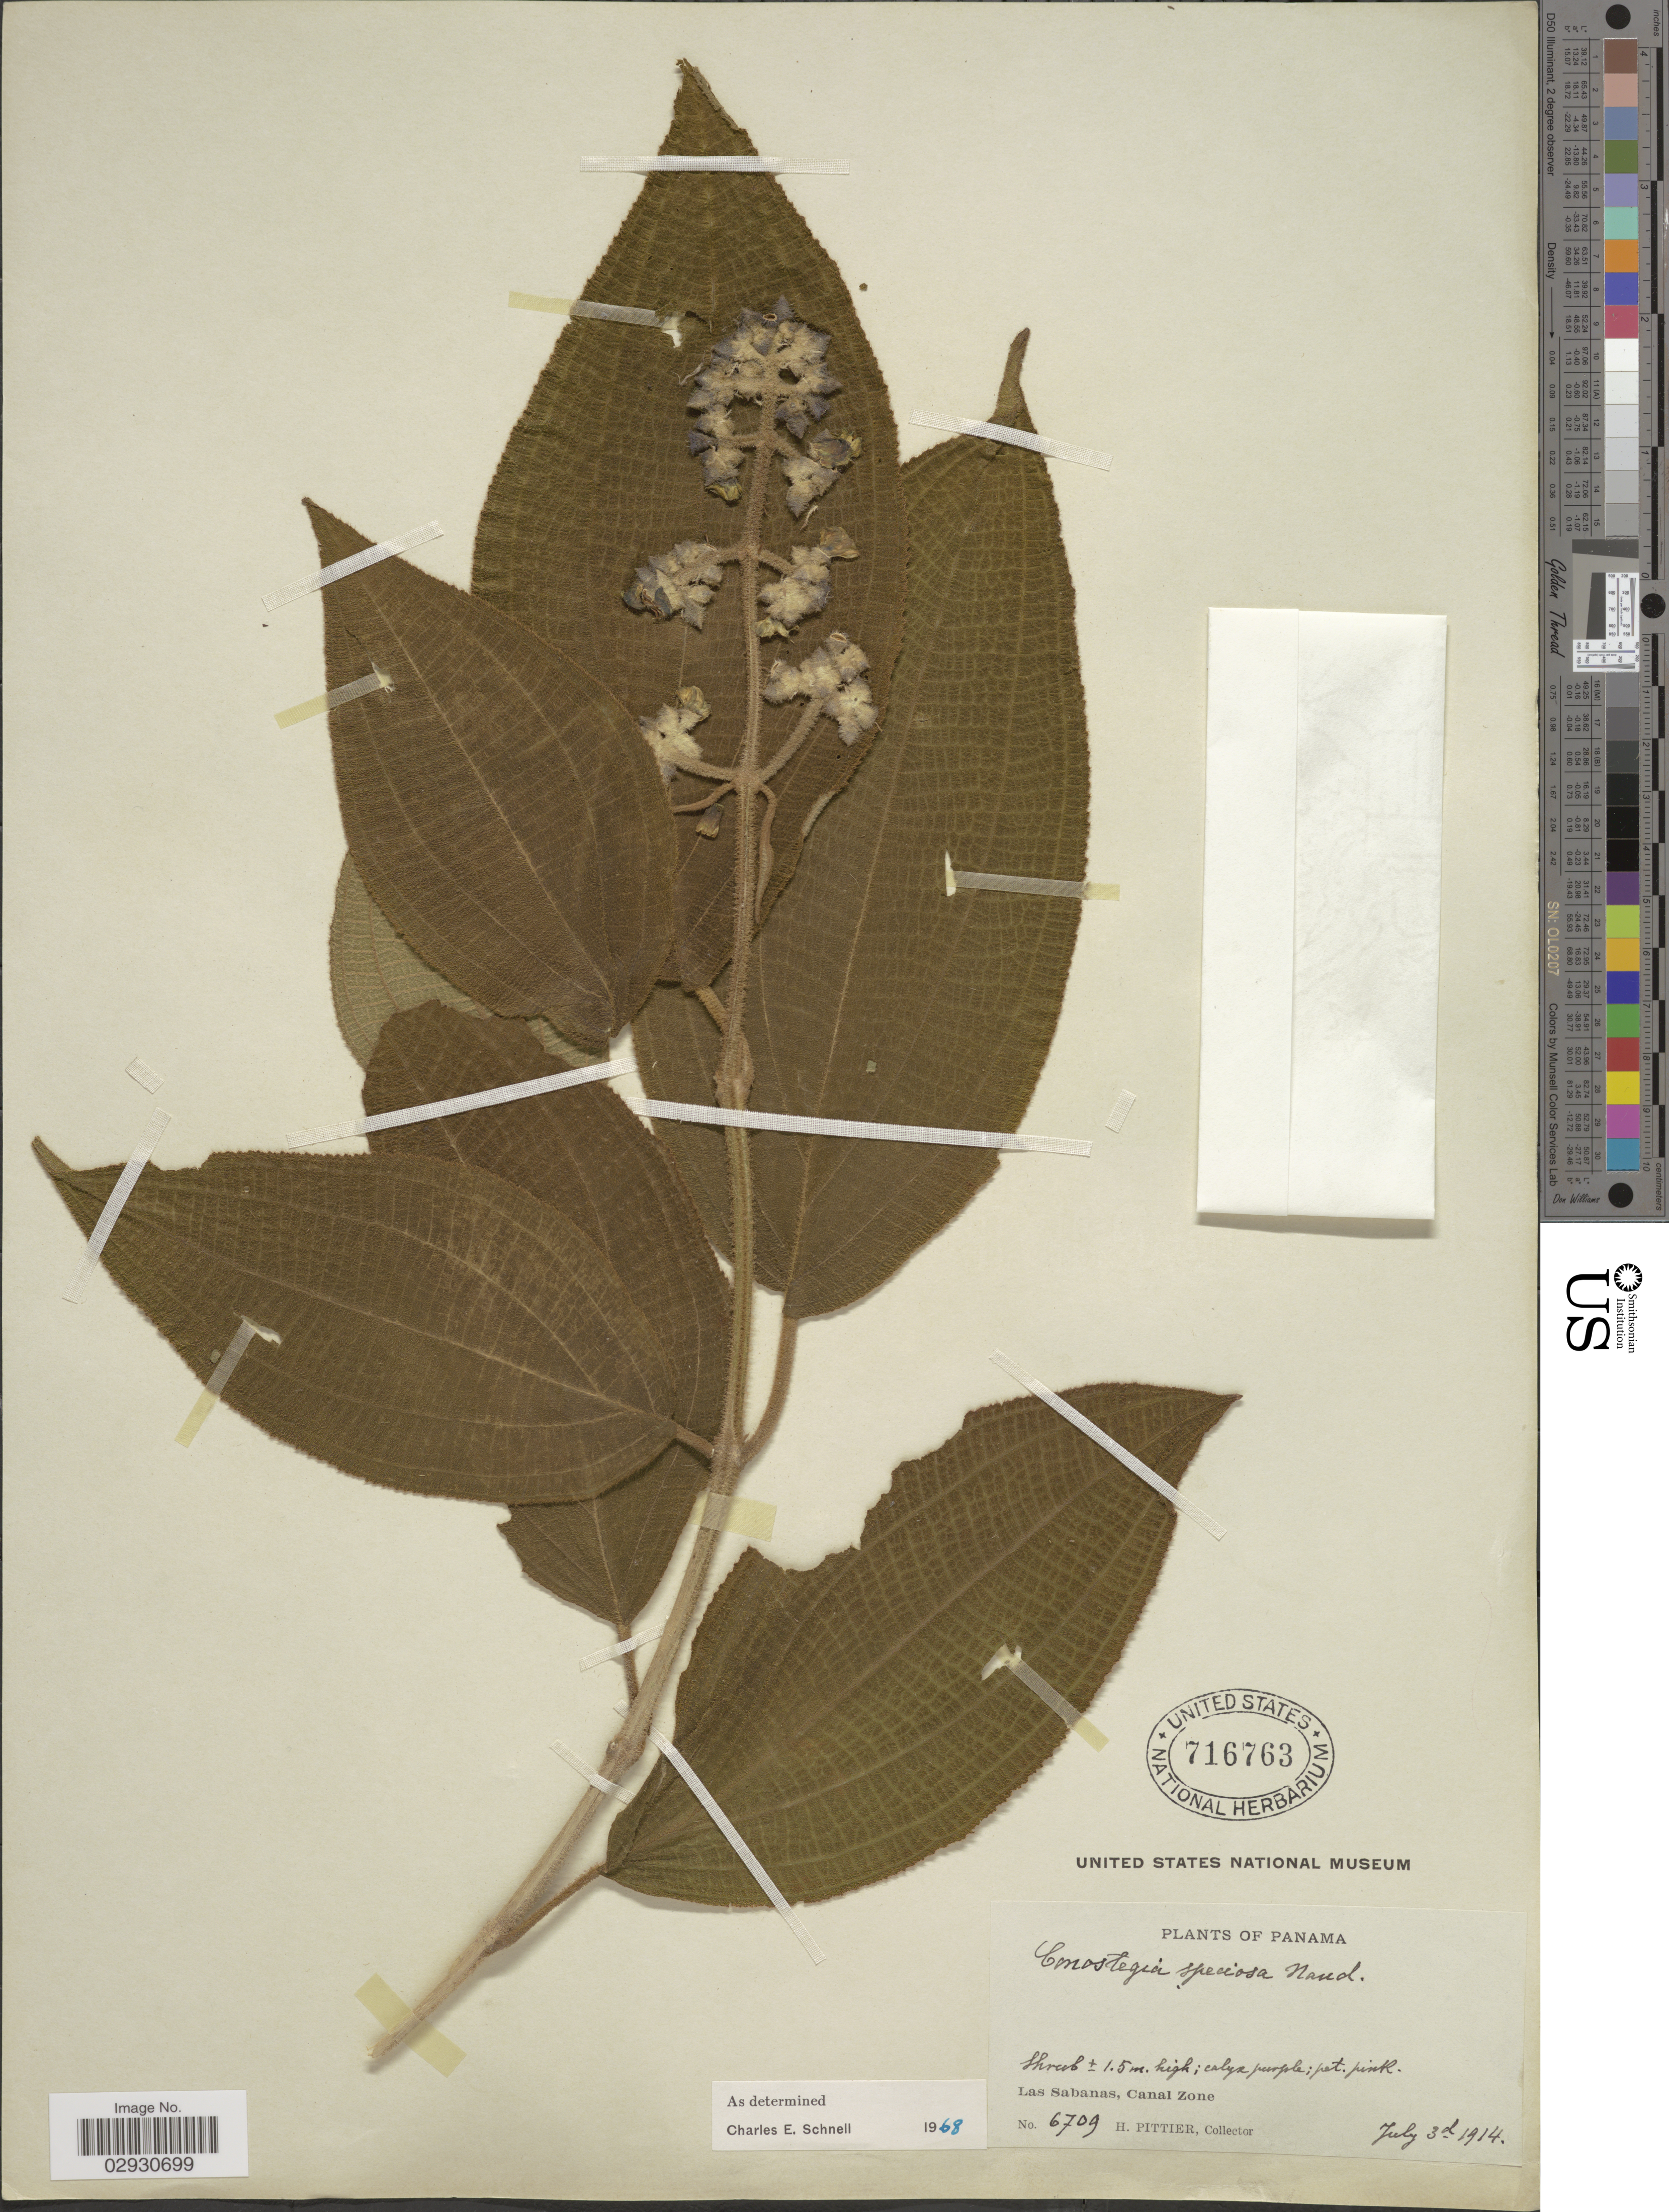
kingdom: Plantae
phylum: Tracheophyta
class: Magnoliopsida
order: Myrtales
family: Melastomataceae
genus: Conostegia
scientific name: Conostegia speciosa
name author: Naudin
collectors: H. F. Pittier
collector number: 6709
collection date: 1914-07-03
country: Panama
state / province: Colón / Panamá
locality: Las Sabanas, Canal Zone.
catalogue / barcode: US 716763